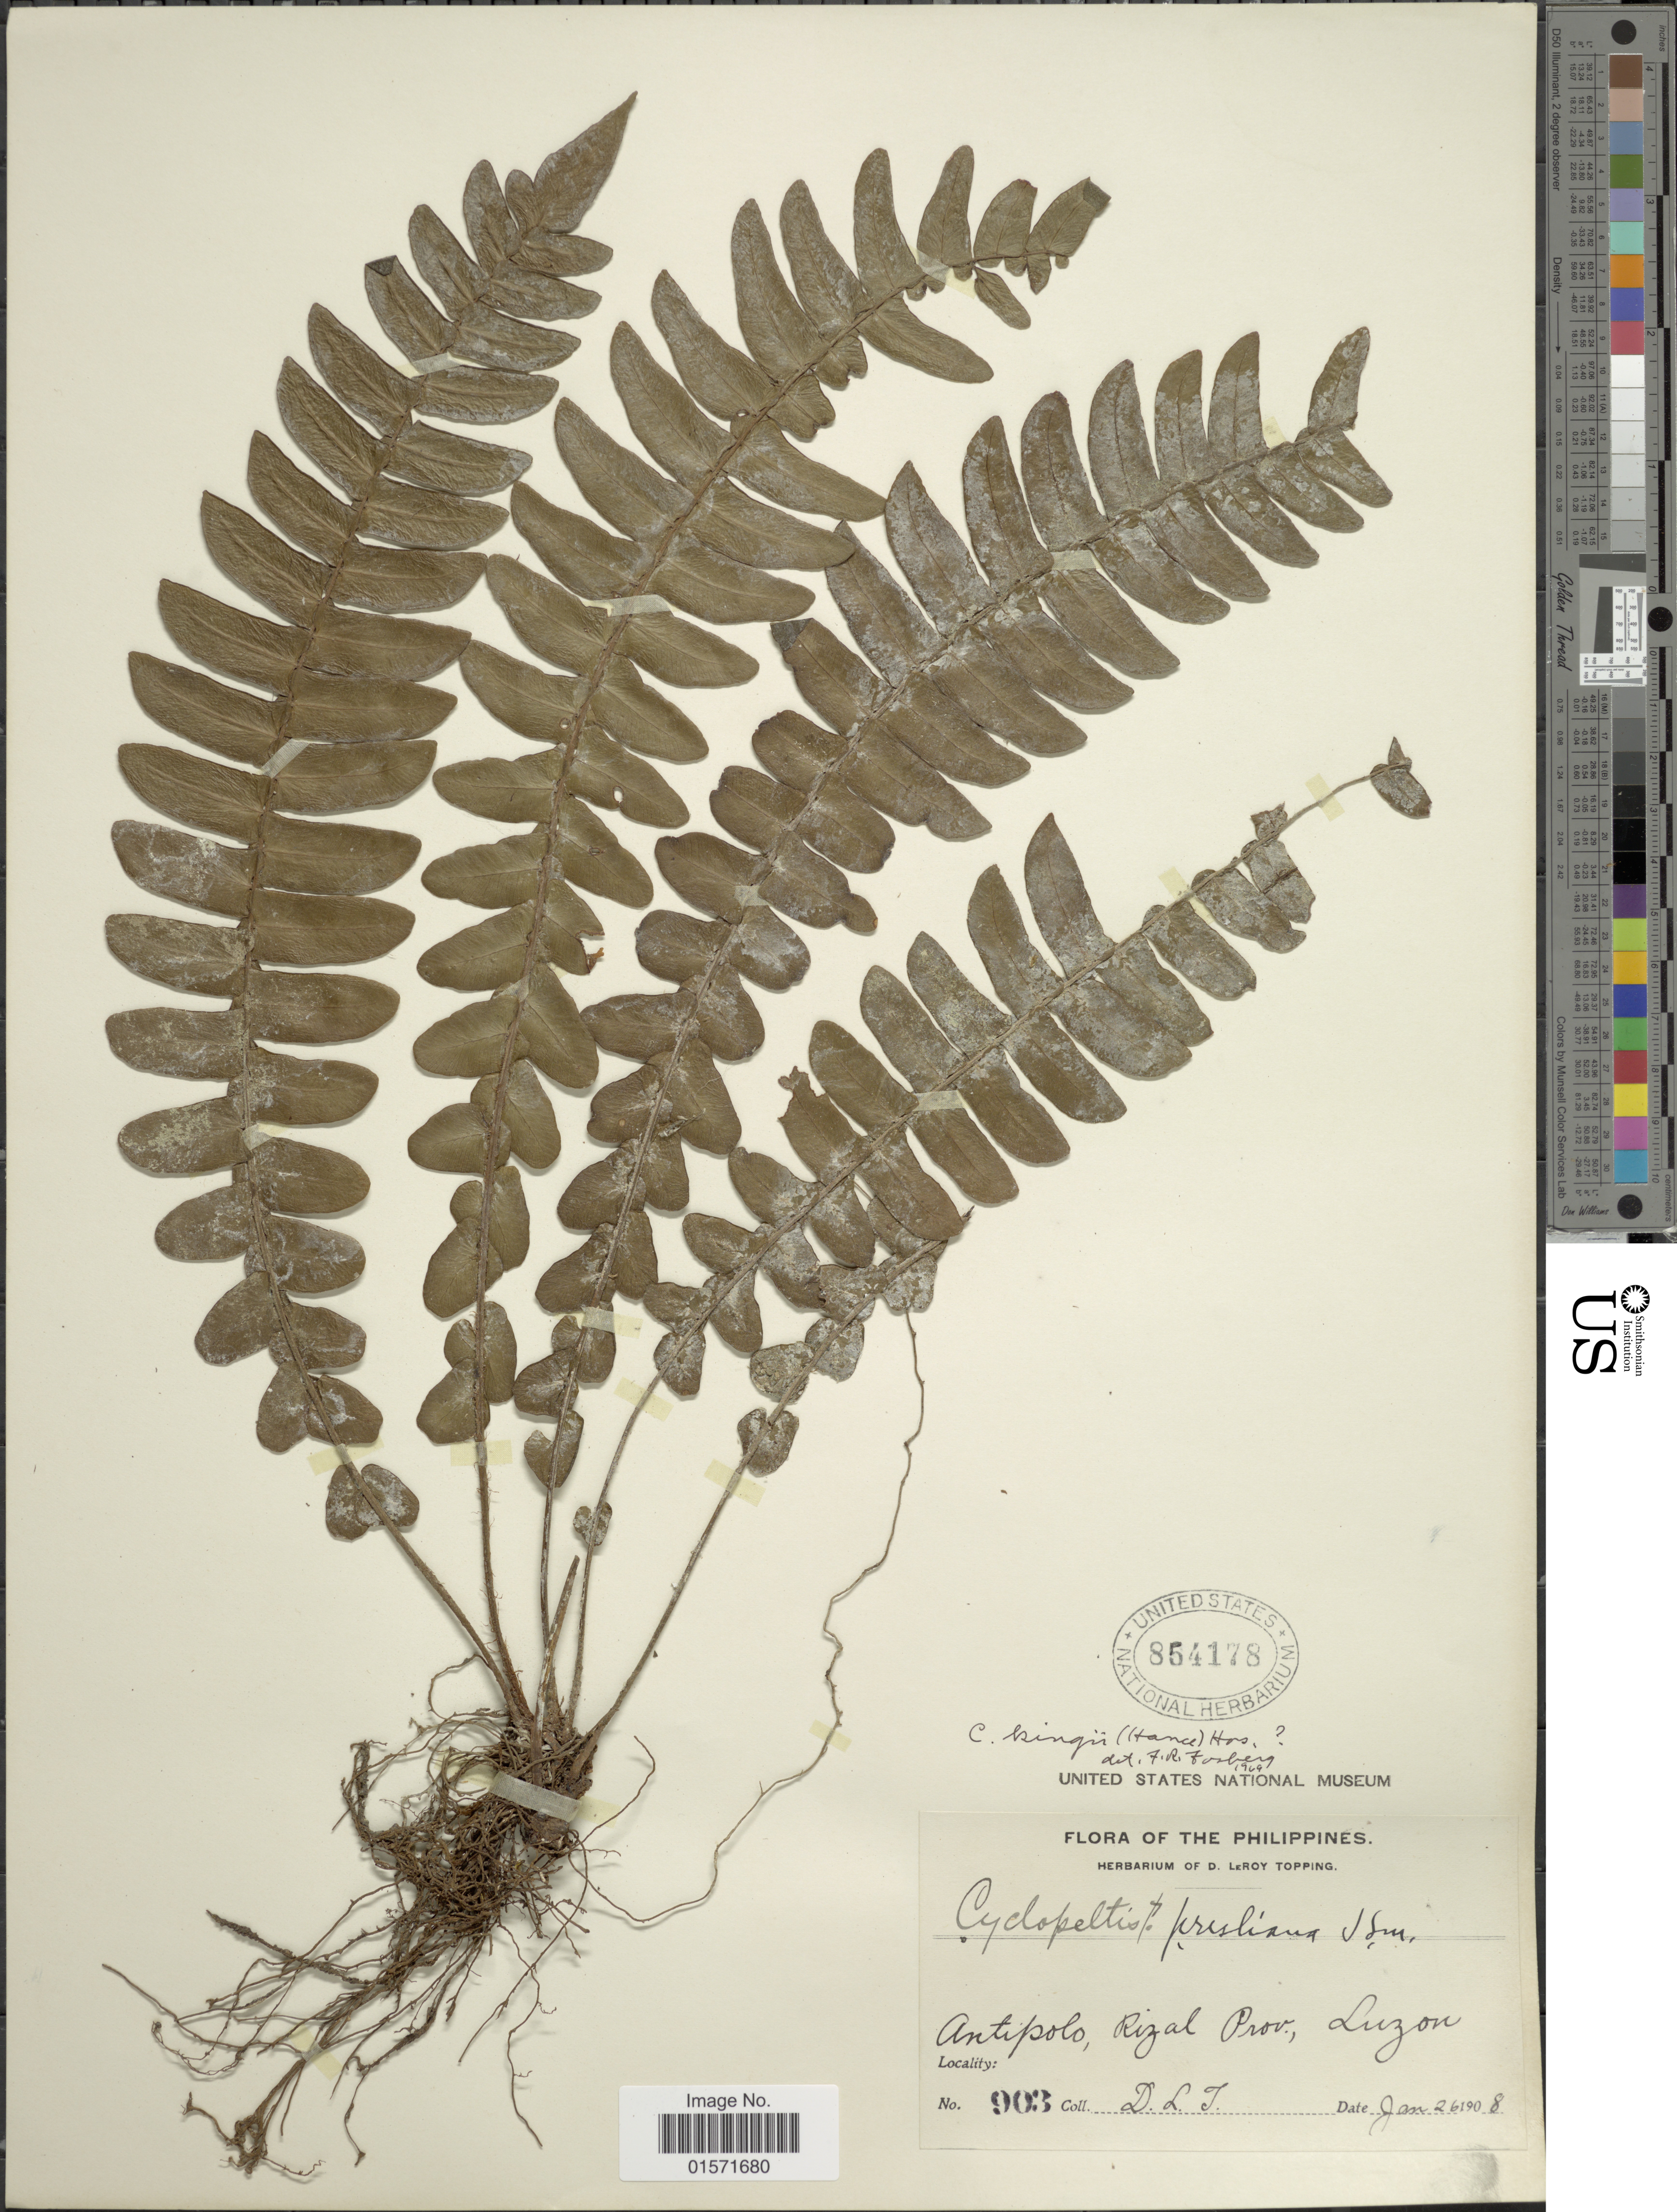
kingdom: Plantae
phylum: Tracheophyta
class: Polypodiopsida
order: Polypodiales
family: Lomariopsidaceae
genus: Cyclopeltis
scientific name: Cyclopeltis presliana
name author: (Mett.) Berkeley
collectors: D. L. Topping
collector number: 903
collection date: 1908-01-26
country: Philippines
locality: Antipolo, Rizal Prov., Luzon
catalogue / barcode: US 854178